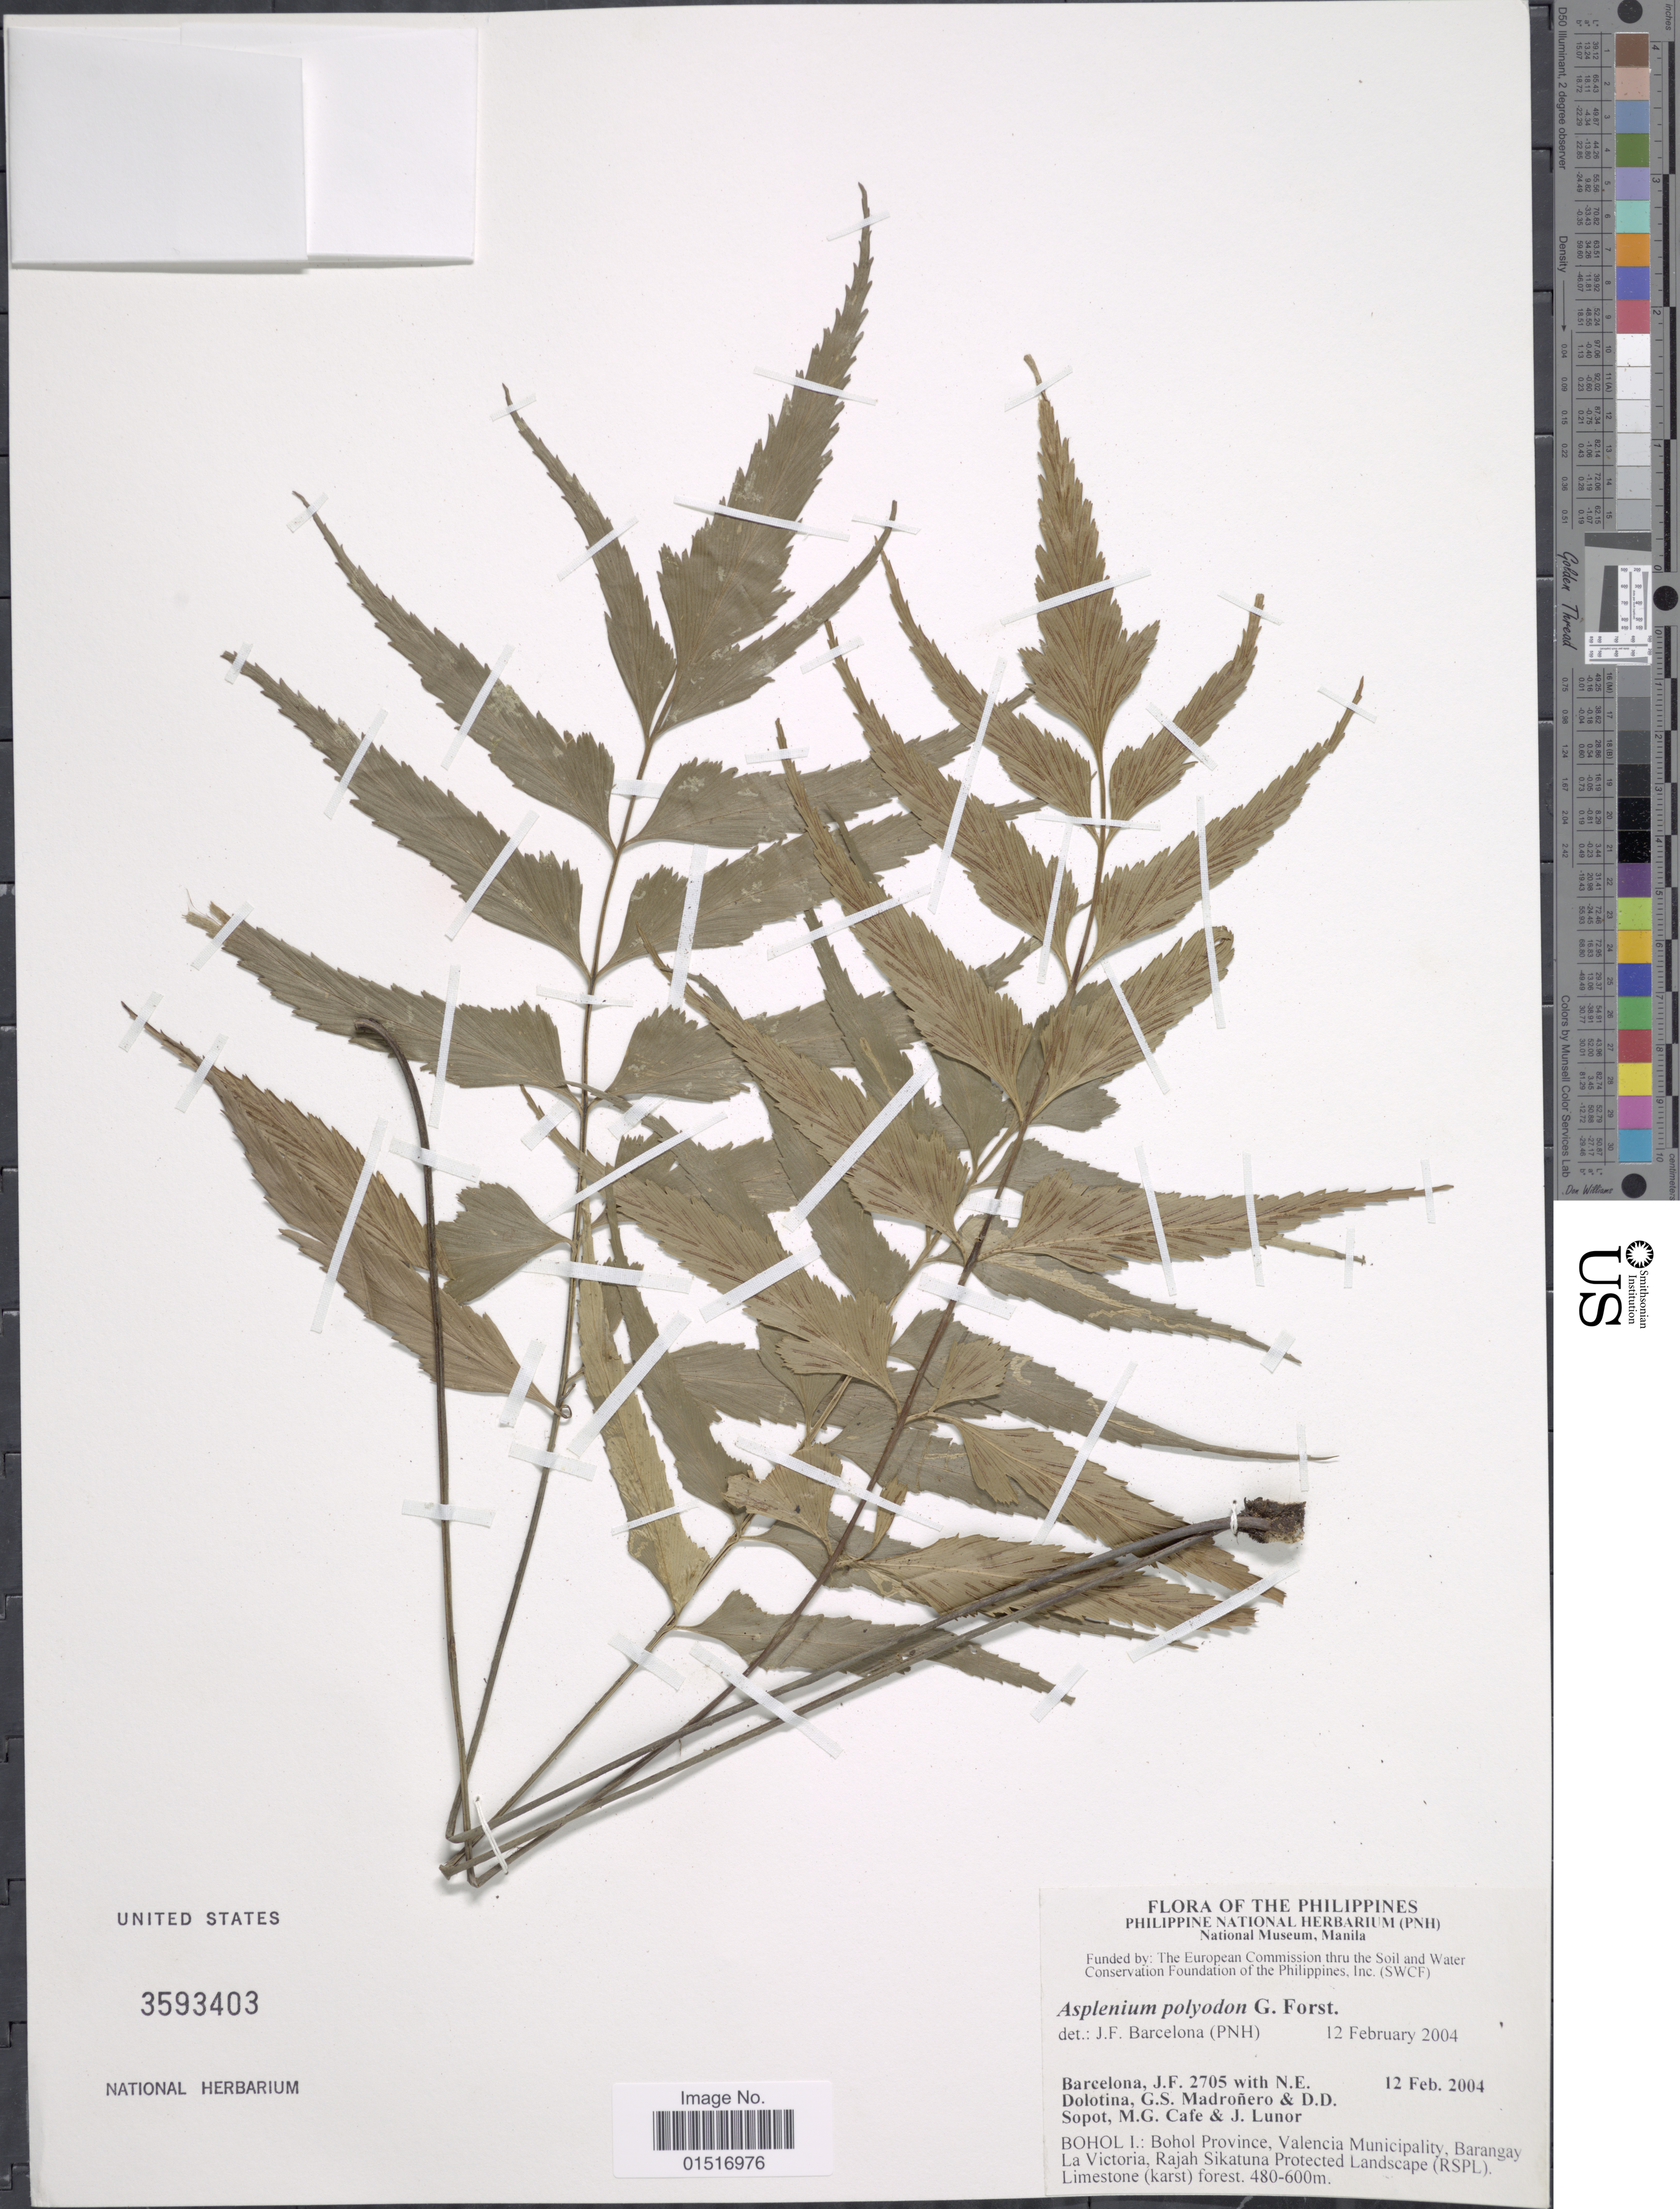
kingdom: Plantae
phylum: Tracheophyta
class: Polypodiopsida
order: Polypodiales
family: Aspleniaceae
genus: Asplenium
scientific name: Asplenium polyodon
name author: G. Forst.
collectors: J. F. Barcelona, N. Dolotina, G. Madroñero, D. Sopot & et al.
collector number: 2705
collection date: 2004-02-12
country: Philippines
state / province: Central Visayas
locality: Bohol I.: Bohol Province, Valencia Municipality, Barangay La Victoria, Rajah Sikatuna Protected Landscape (RSPL). Limestone (karst) forest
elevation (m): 480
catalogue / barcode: US 3593403